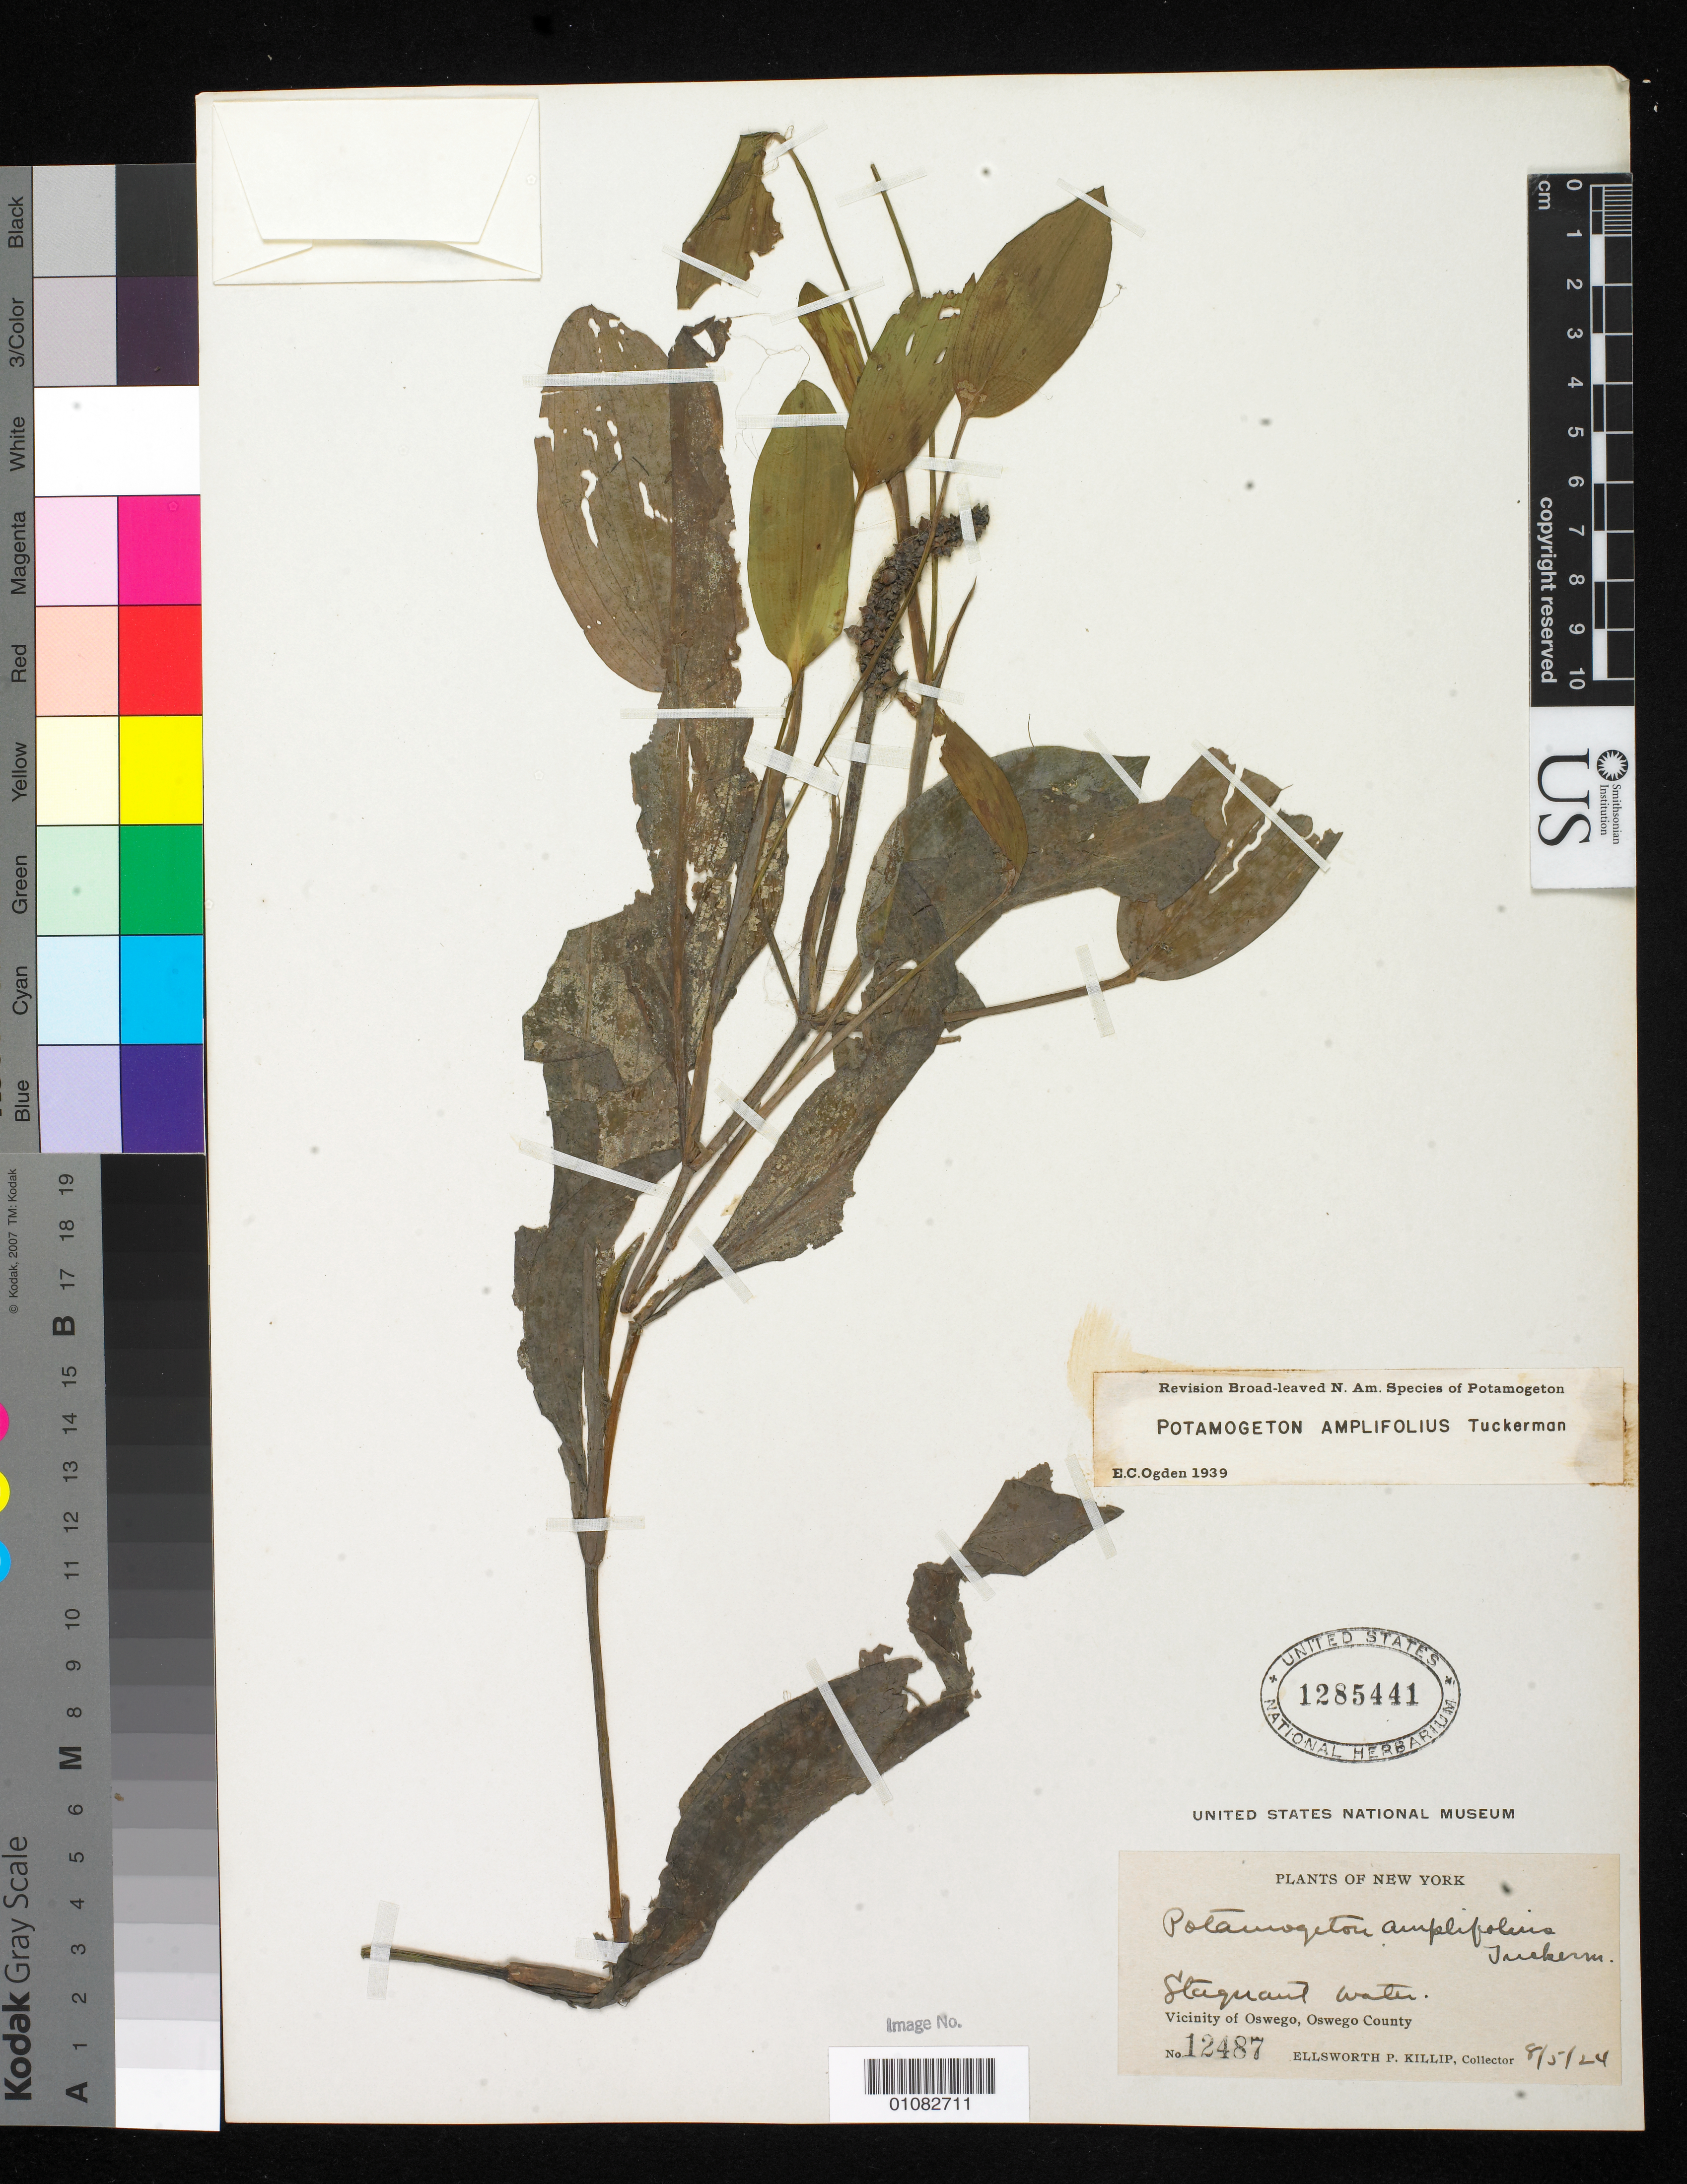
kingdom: Plantae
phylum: Tracheophyta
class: Liliopsida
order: Alismatales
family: Potamogetonaceae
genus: Potamogeton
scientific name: Potamogeton amplifolius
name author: Tuckerm.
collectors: E. P. Killip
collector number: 12487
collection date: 1924-08-05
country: United States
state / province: New York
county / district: Oswego County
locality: vicinity of Oswego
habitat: Stagnant water.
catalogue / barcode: US 1285441